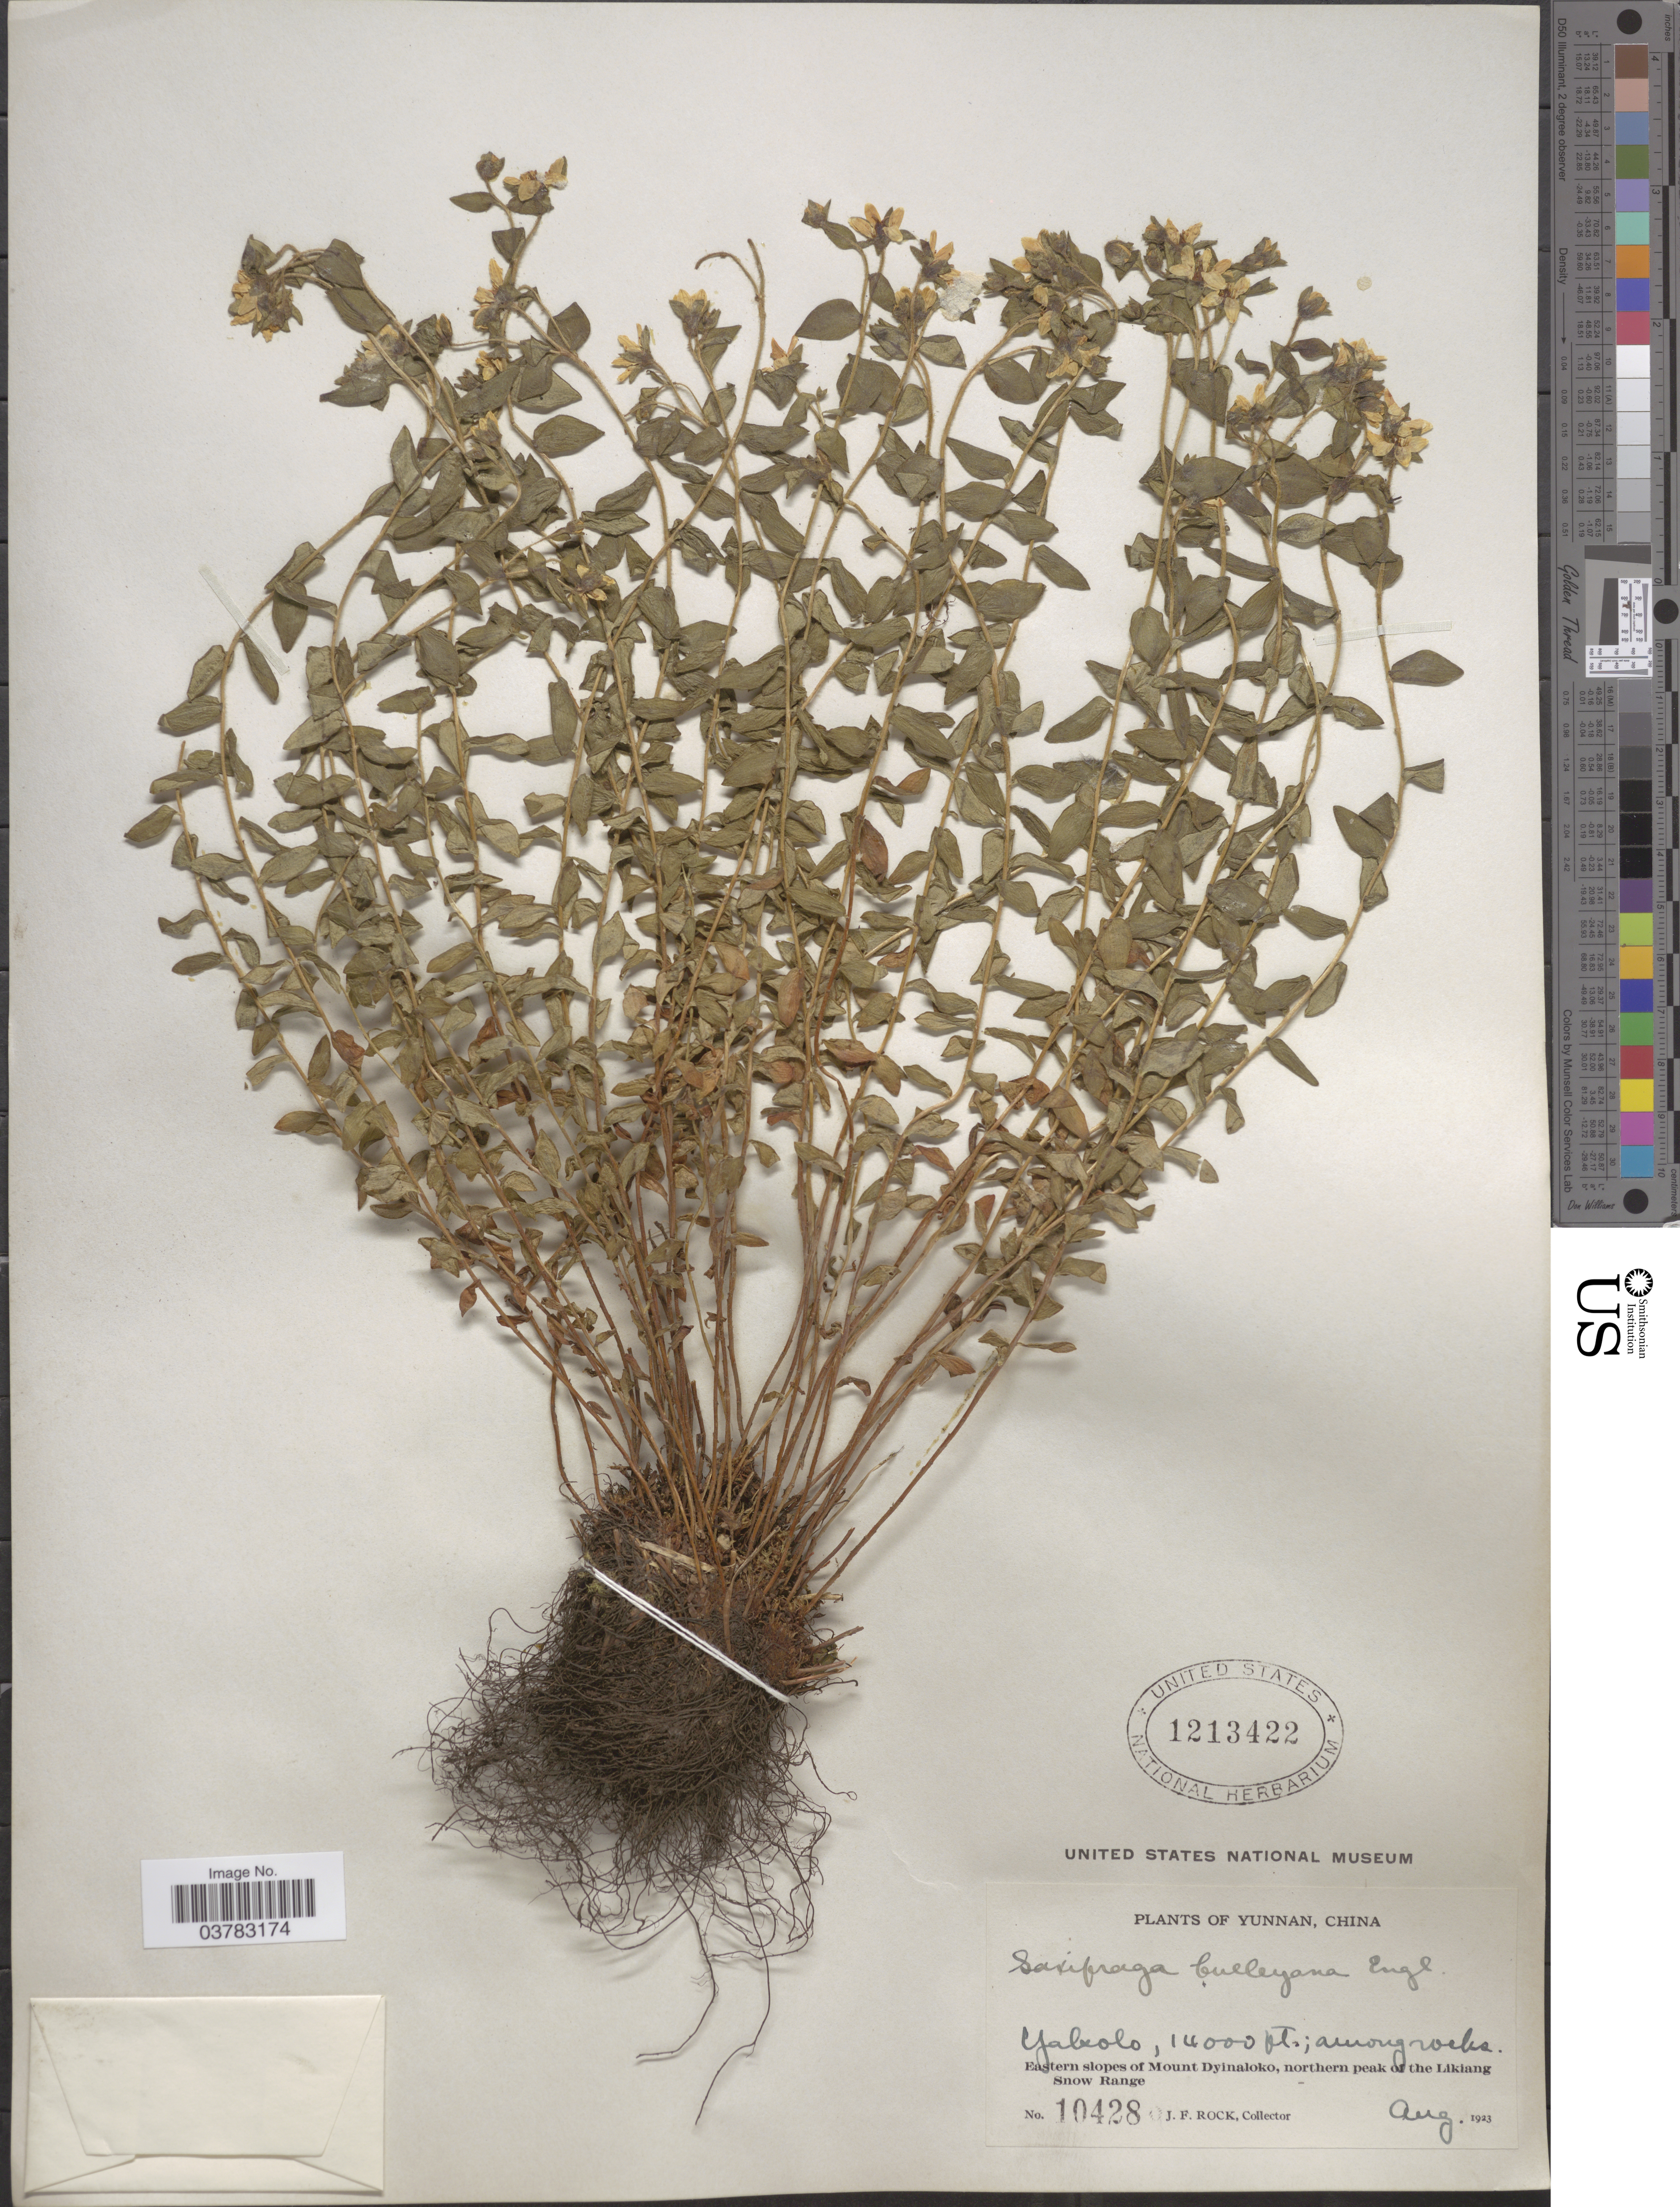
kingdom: Plantae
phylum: Tracheophyta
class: Magnoliopsida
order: Saxifragales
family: Saxifragaceae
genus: Saxifraga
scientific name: Saxifraga bulleyana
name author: Engl. & Irmsch.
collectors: J. Rock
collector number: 10428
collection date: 1923-08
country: China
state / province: Yunnan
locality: Yabolo [interpreted]. Eastern slopes of Mount Dyinaloko, northern peak of the Likiang Snow Range.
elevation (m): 4267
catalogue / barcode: US 1213422